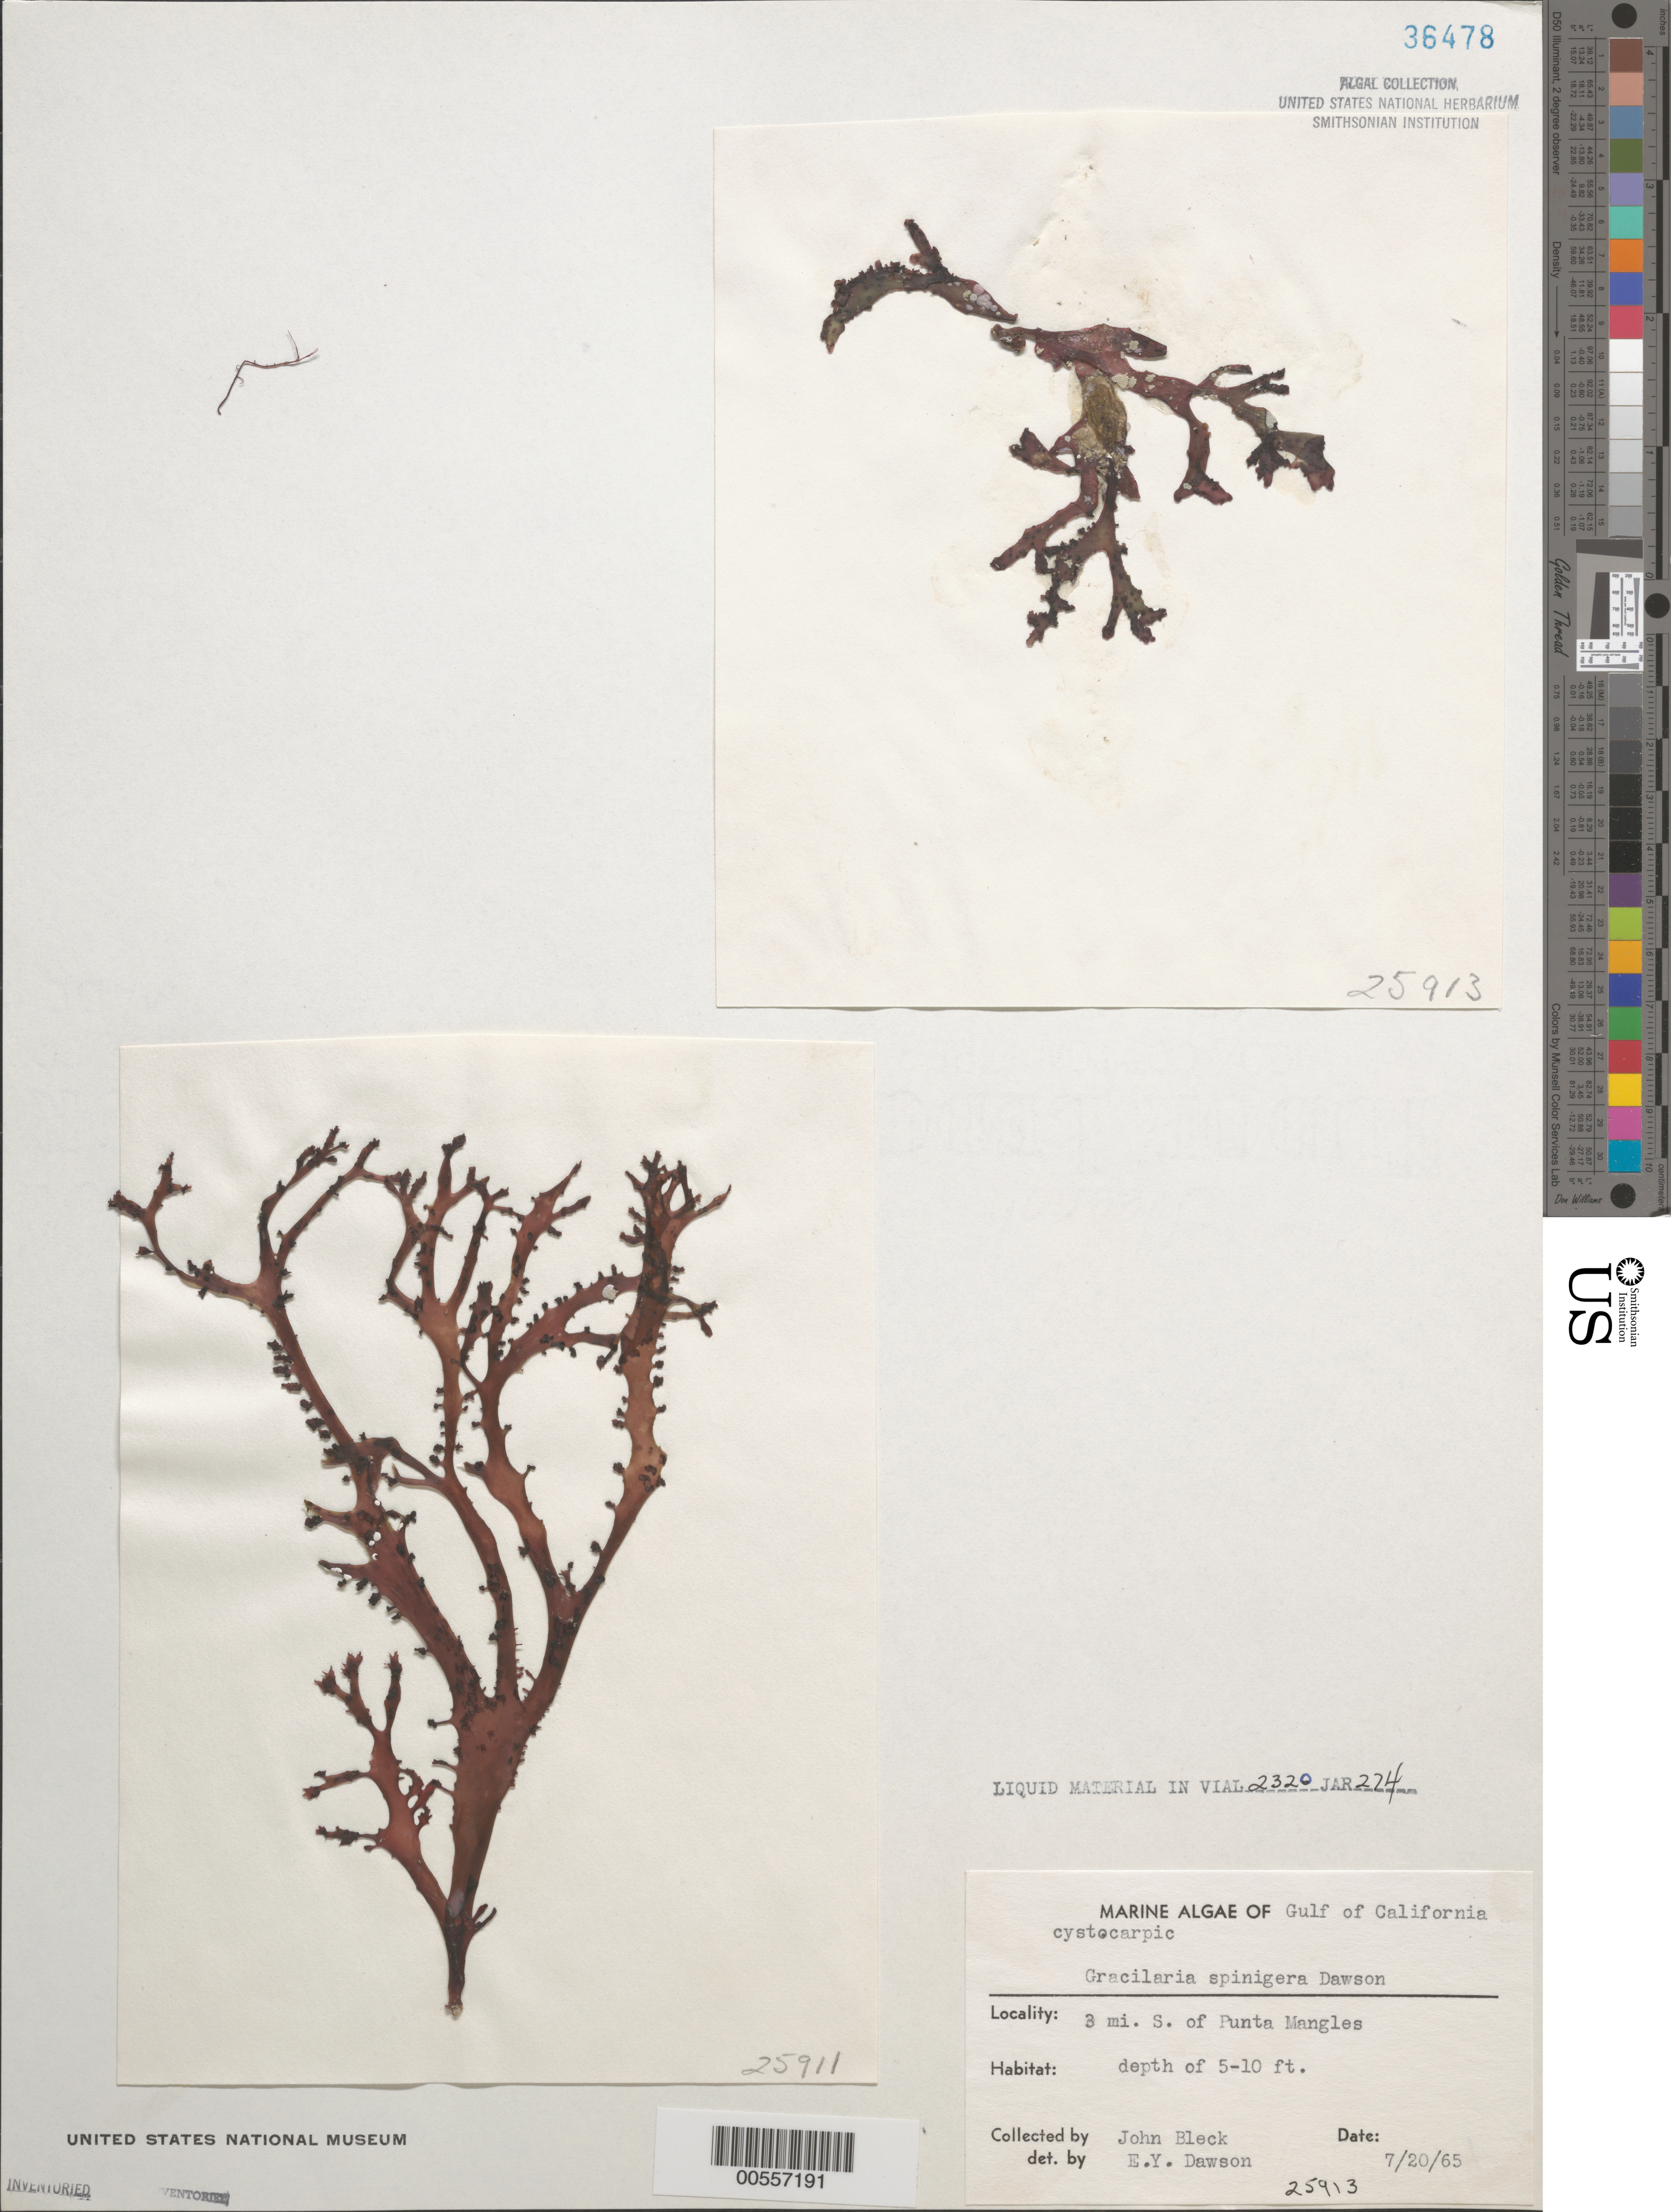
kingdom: Plantae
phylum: Rhodophyta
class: Florideophyceae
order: Gracilariales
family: Gracilariaceae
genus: Gracilaria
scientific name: Gracilaria spinigera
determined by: Dawson, E. Y.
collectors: J. Bleck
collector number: EYD 25913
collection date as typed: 20 Jul 1965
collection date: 1965-07-20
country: Mexico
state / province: Baja California Sur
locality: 3 miles south of Punta Mangleres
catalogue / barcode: US 36478